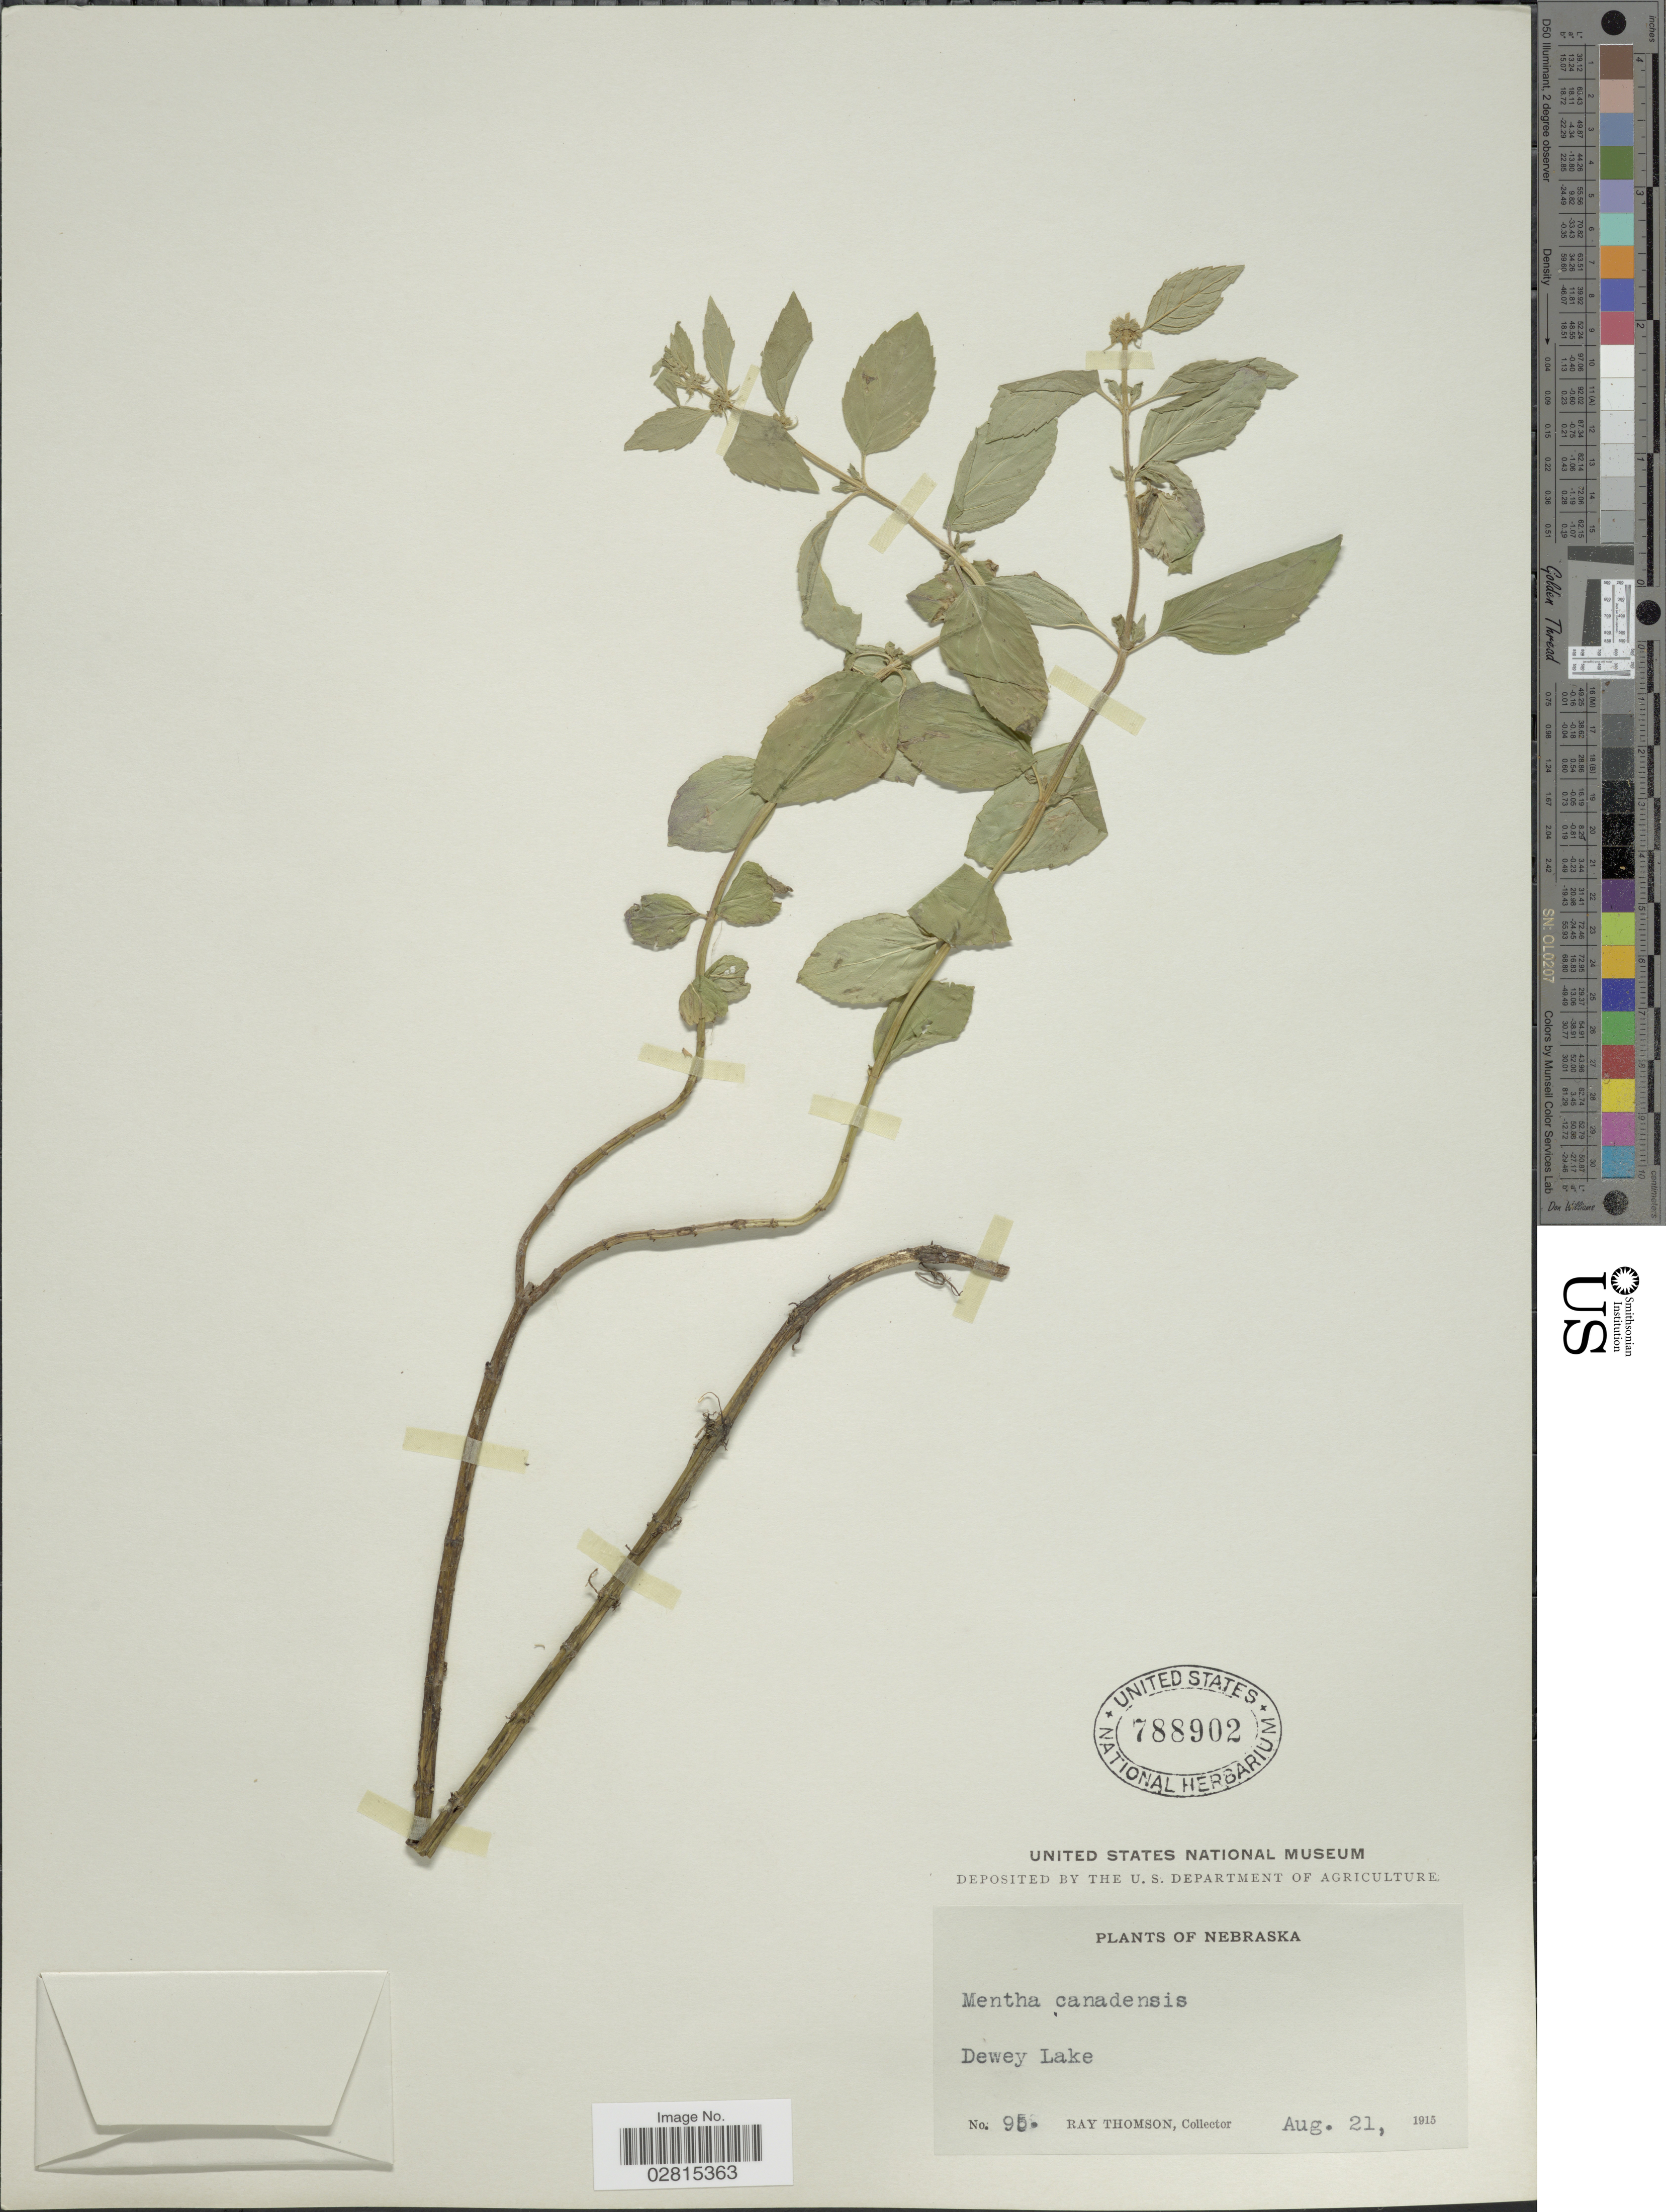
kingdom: Plantae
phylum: Tracheophyta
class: Magnoliopsida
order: Lamiales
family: Lamiaceae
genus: Mentha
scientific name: Mentha canadensis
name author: L.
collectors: R. Thomson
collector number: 90*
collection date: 1915-08-21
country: United States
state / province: Nebraska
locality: Dewey Lake.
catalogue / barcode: US 788902